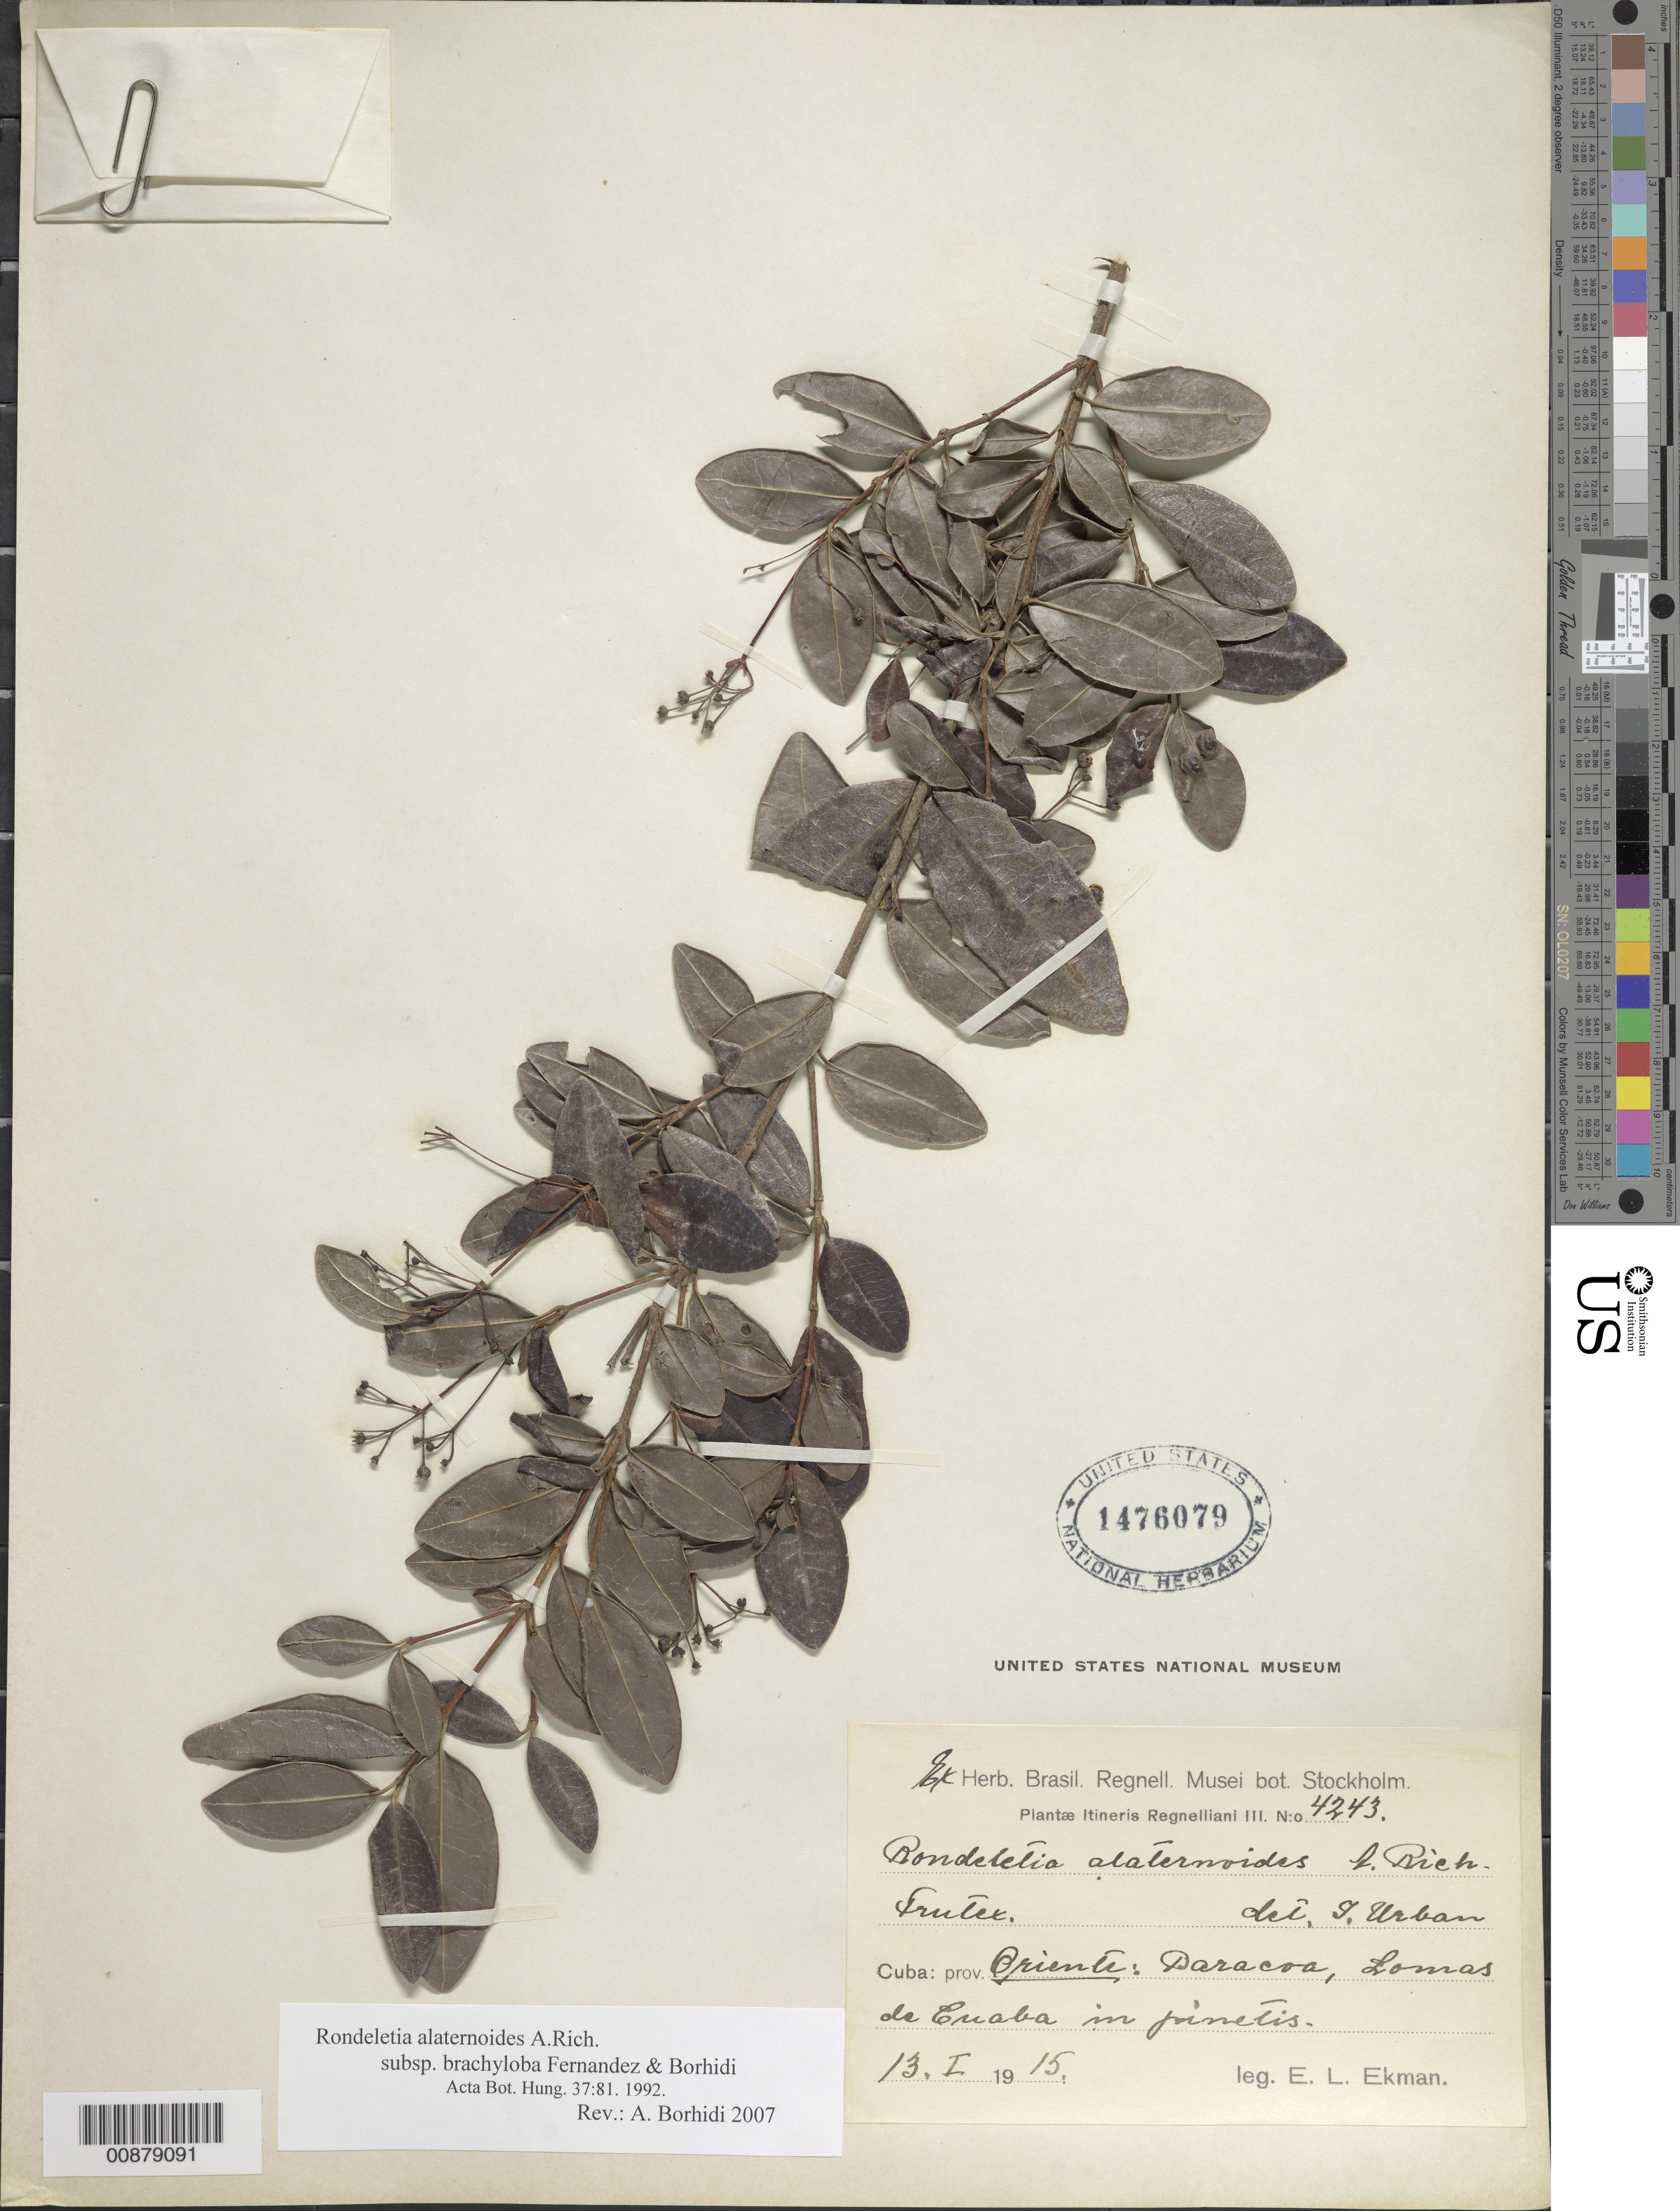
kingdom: Plantae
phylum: Tracheophyta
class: Magnoliopsida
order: Gentianales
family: Rubiaceae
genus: Rondeletia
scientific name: Rondeletia alaternoides subsp. brachyloba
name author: M. Fernández & Borhidi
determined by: Borhidi, Attila L.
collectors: E. L. Ekman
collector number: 4243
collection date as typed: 13 Jan 1915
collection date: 1915-01-13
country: Cuba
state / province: Guantanamo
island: Cuba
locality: Baracoa, Lomas de Cuaba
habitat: In pinetis.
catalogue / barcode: US 1476079